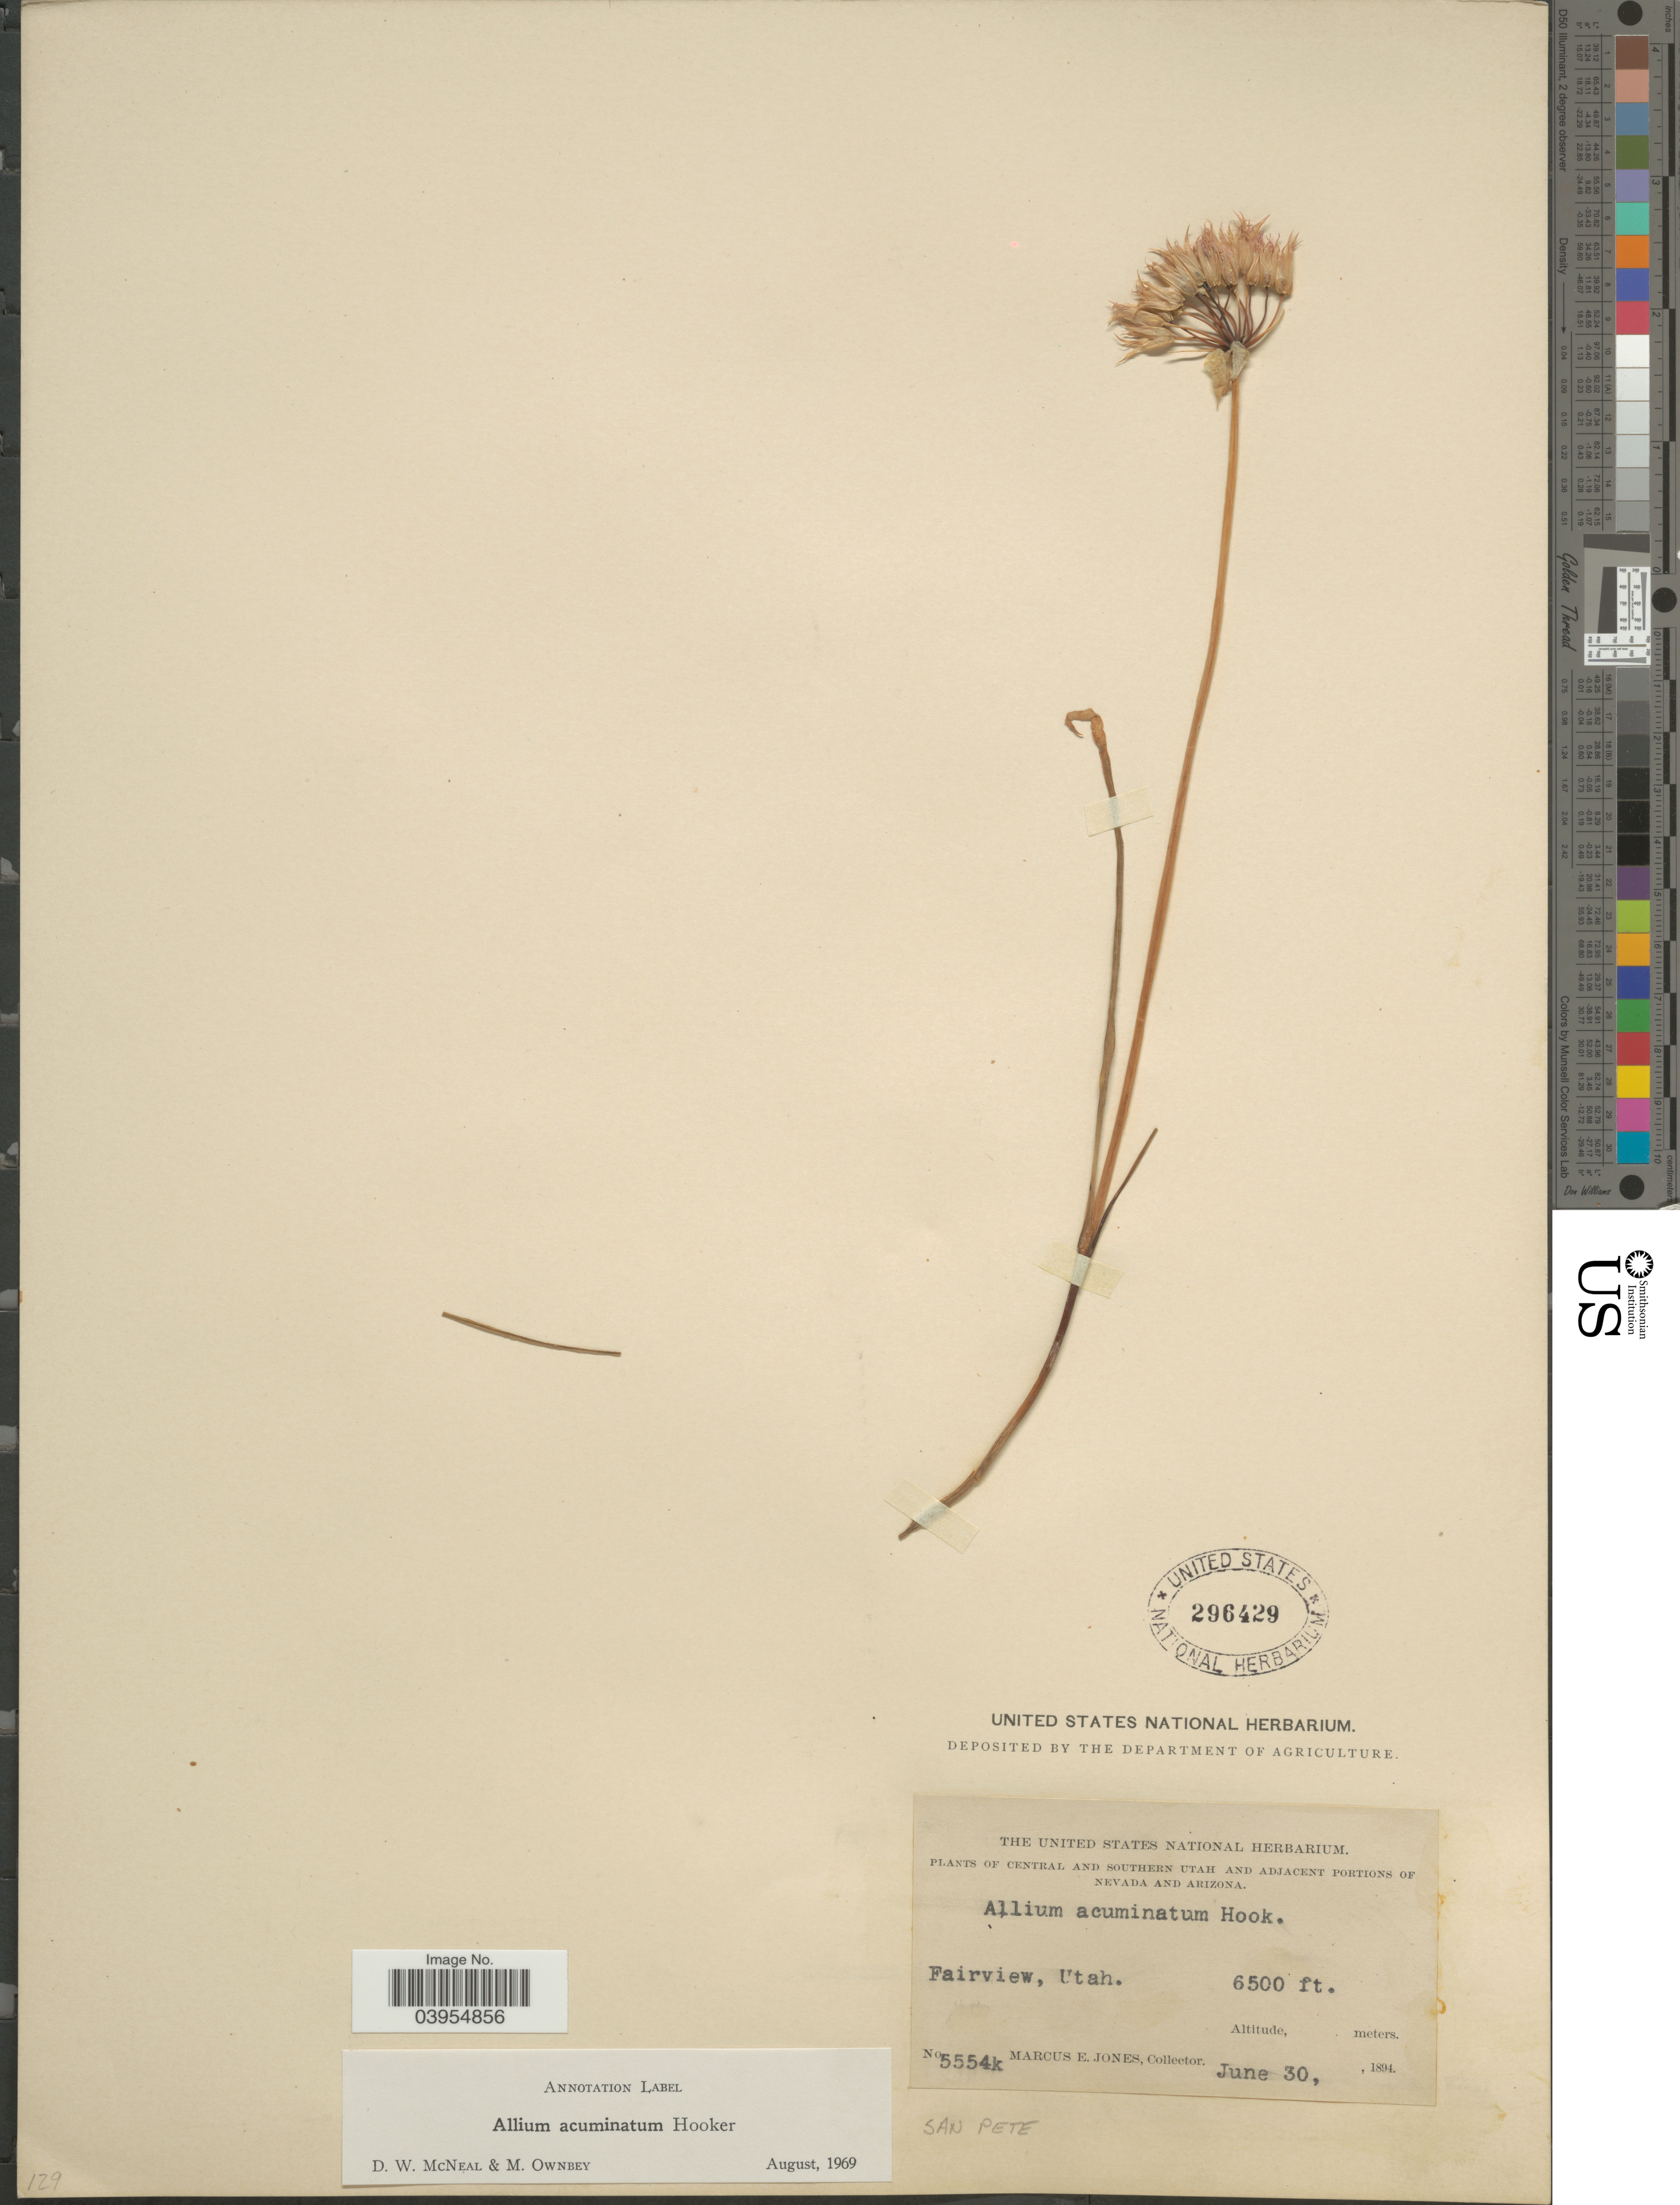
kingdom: Plantae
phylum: Tracheophyta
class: Liliopsida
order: Asparagales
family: Amaryllidaceae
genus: Allium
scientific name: Allium acuminatum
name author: Hook.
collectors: M. E. Jones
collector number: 5554k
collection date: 1894-06-30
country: United States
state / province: Utah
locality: Central and Southern Utah. Fairview. San Pete.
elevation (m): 1981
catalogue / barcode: US 296429